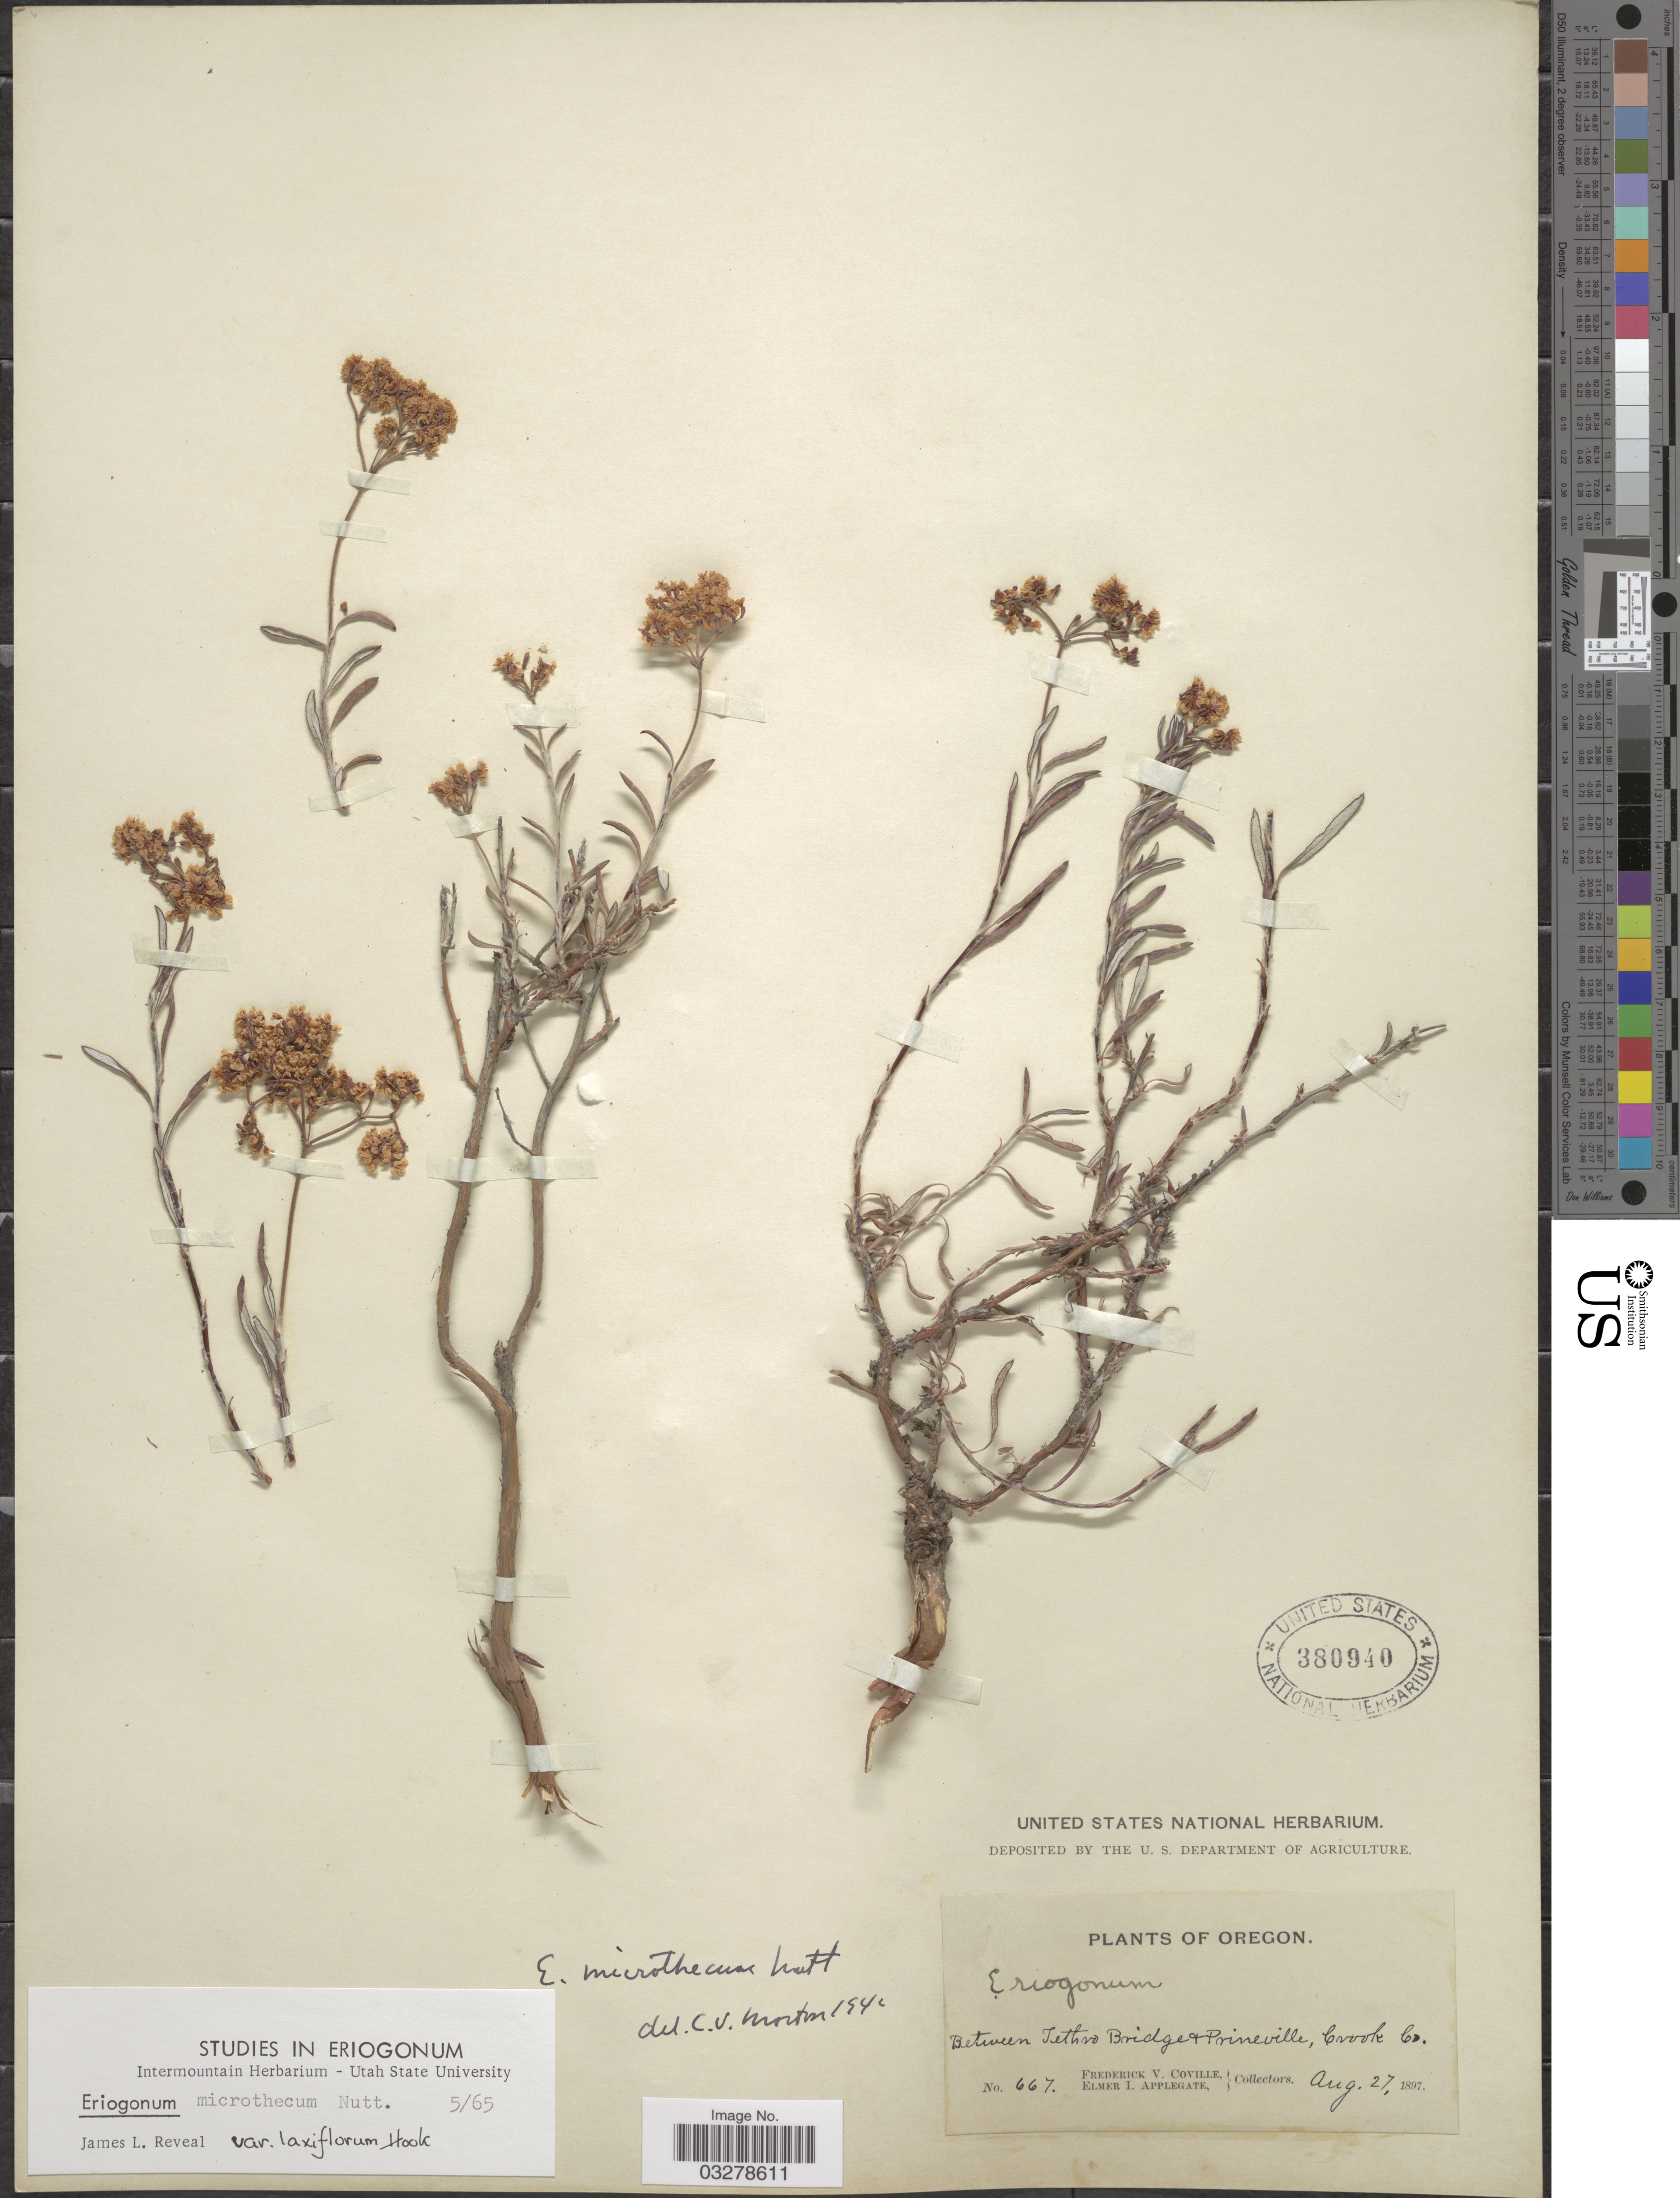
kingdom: Plantae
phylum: Tracheophyta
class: Magnoliopsida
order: Caryophyllales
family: Polygonaceae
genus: Eriogonum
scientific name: Eriogonum microtheca var. laxiflorum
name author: Hook.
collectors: F. V. Coville & E. I. Applegate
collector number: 667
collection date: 1897-08-27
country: United States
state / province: Oregon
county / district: Crook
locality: Between Tethro Bridge & Prineville, Crook Co.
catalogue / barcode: US 380940